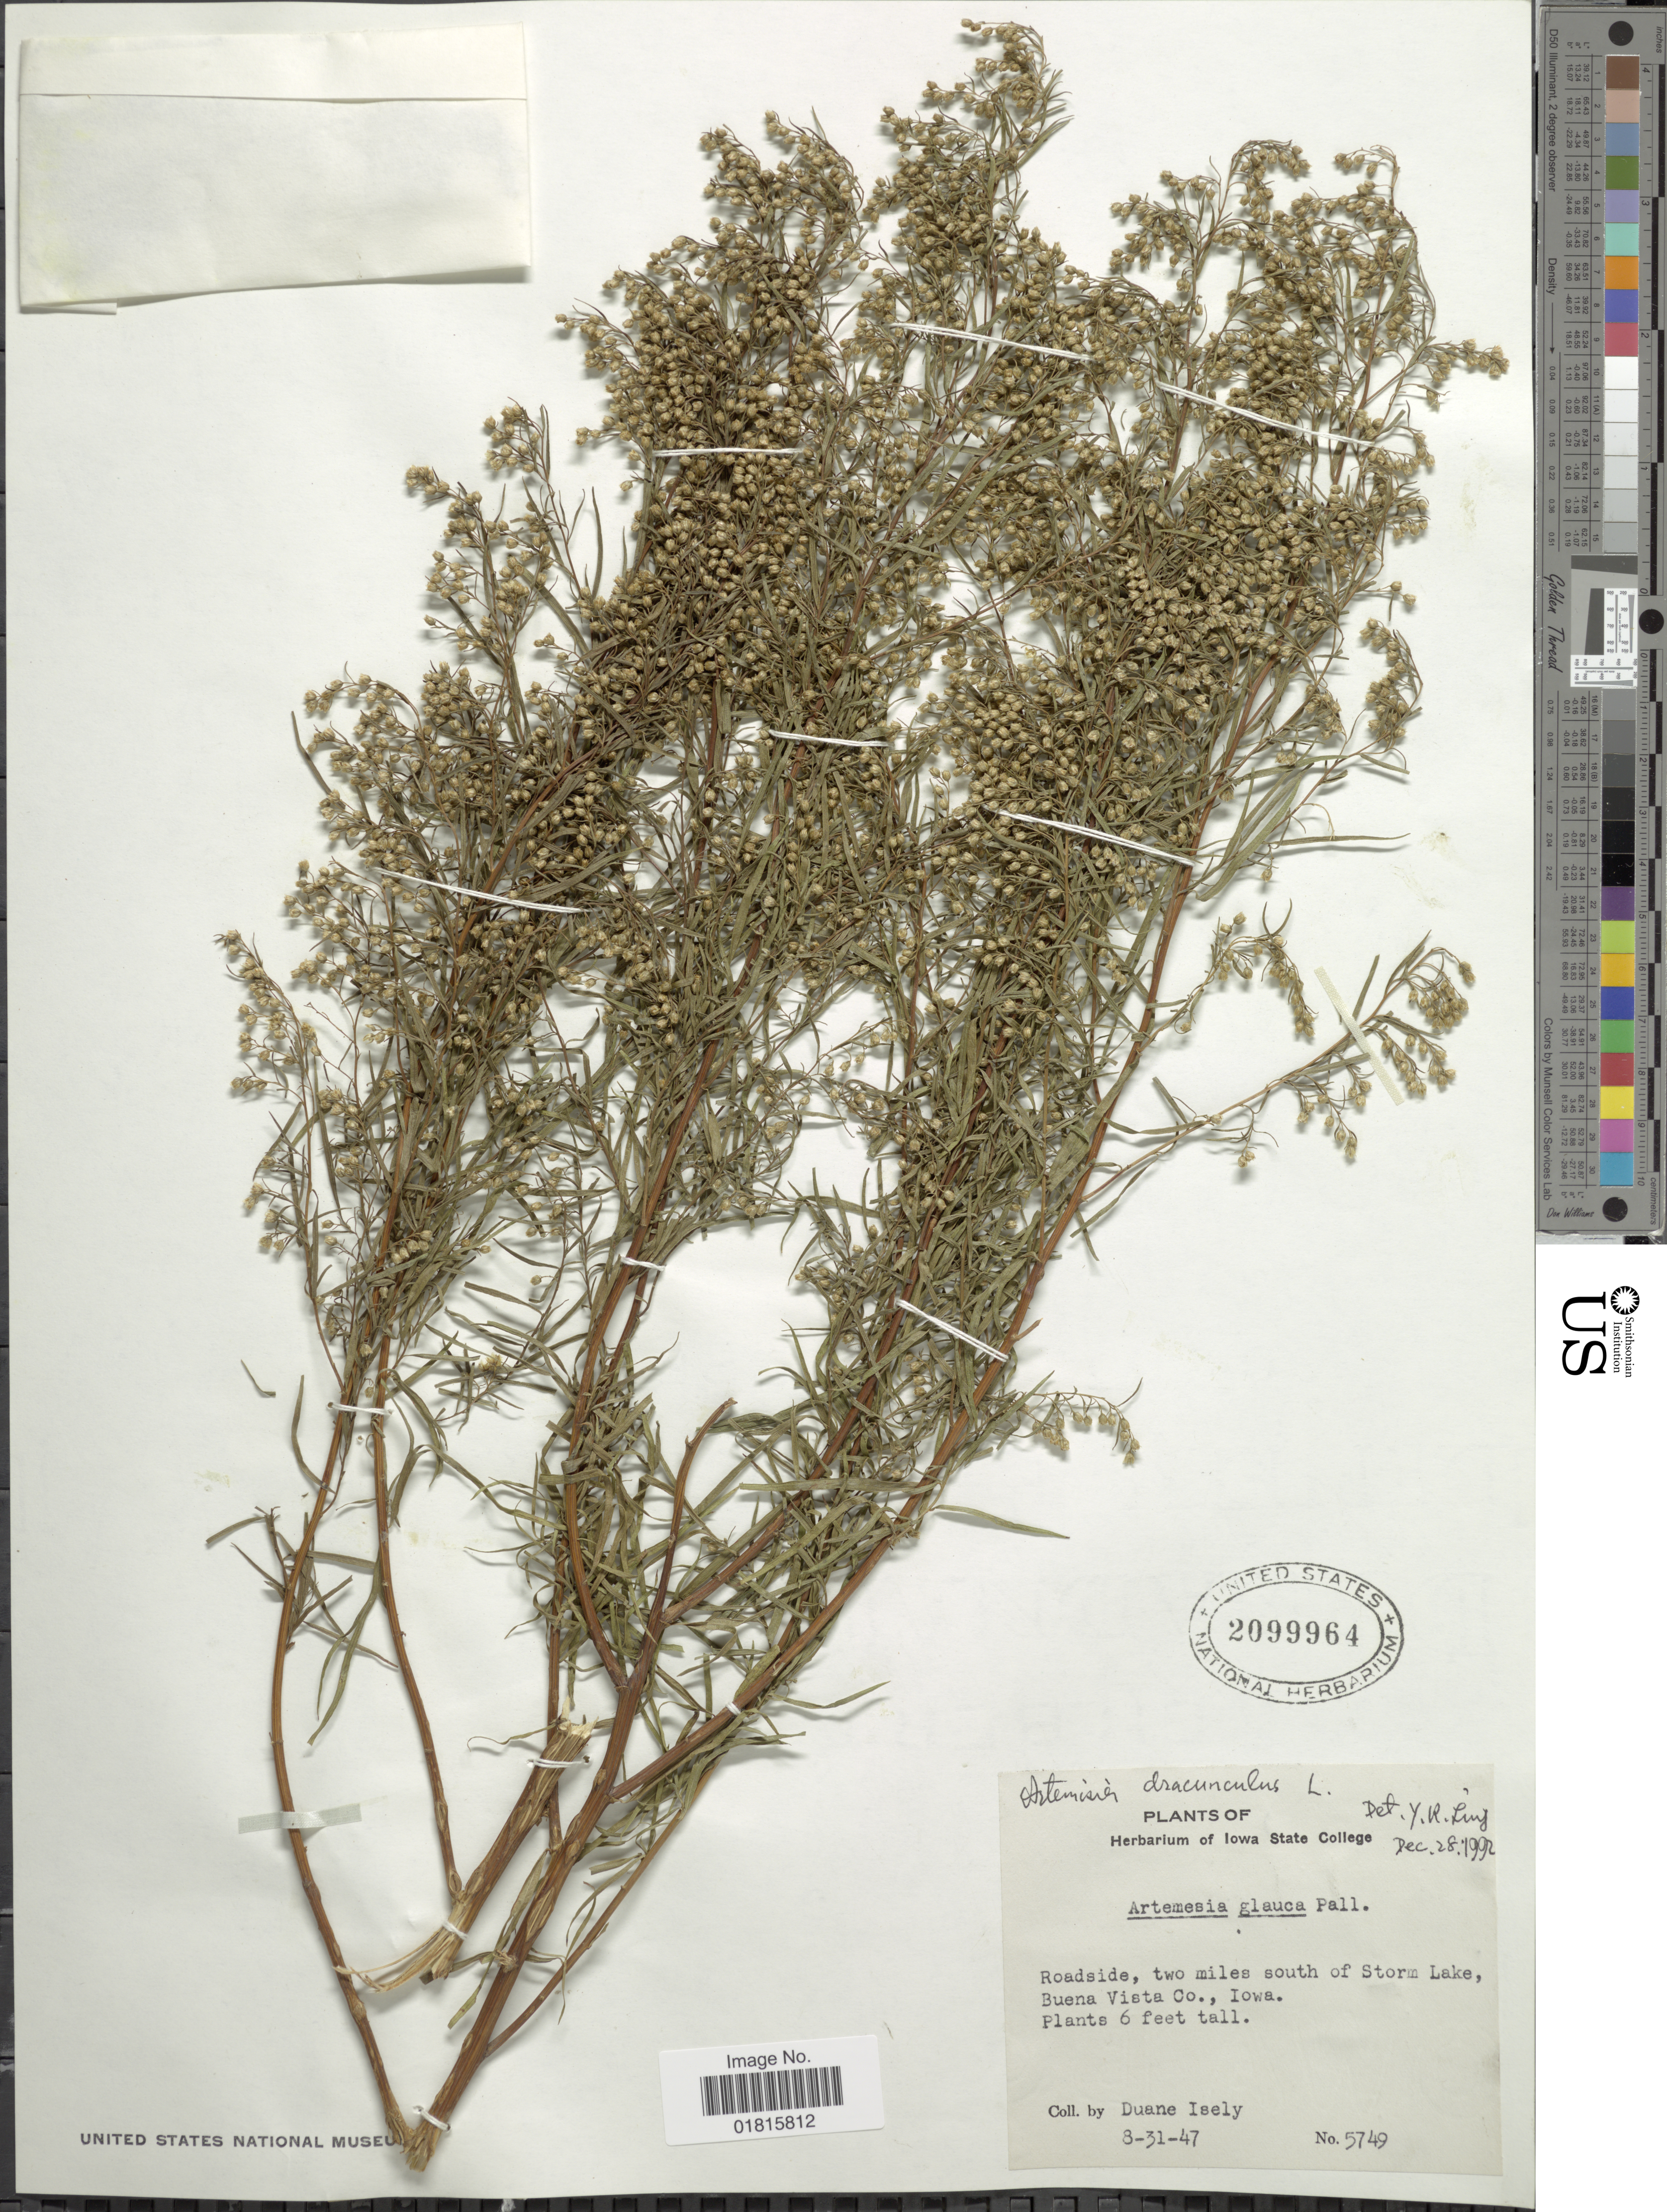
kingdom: Plantae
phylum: Tracheophyta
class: Magnoliopsida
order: Asterales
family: Asteraceae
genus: Artemisia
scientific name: Artemisia glauca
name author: Pall. ex Willd.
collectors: D. Isely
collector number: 5749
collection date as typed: Transcribed d/m/y: 31/8/47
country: United States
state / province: Iowa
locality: Roadside, two miles south of Storm Lake, Buena Vista Co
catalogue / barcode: US 2099964